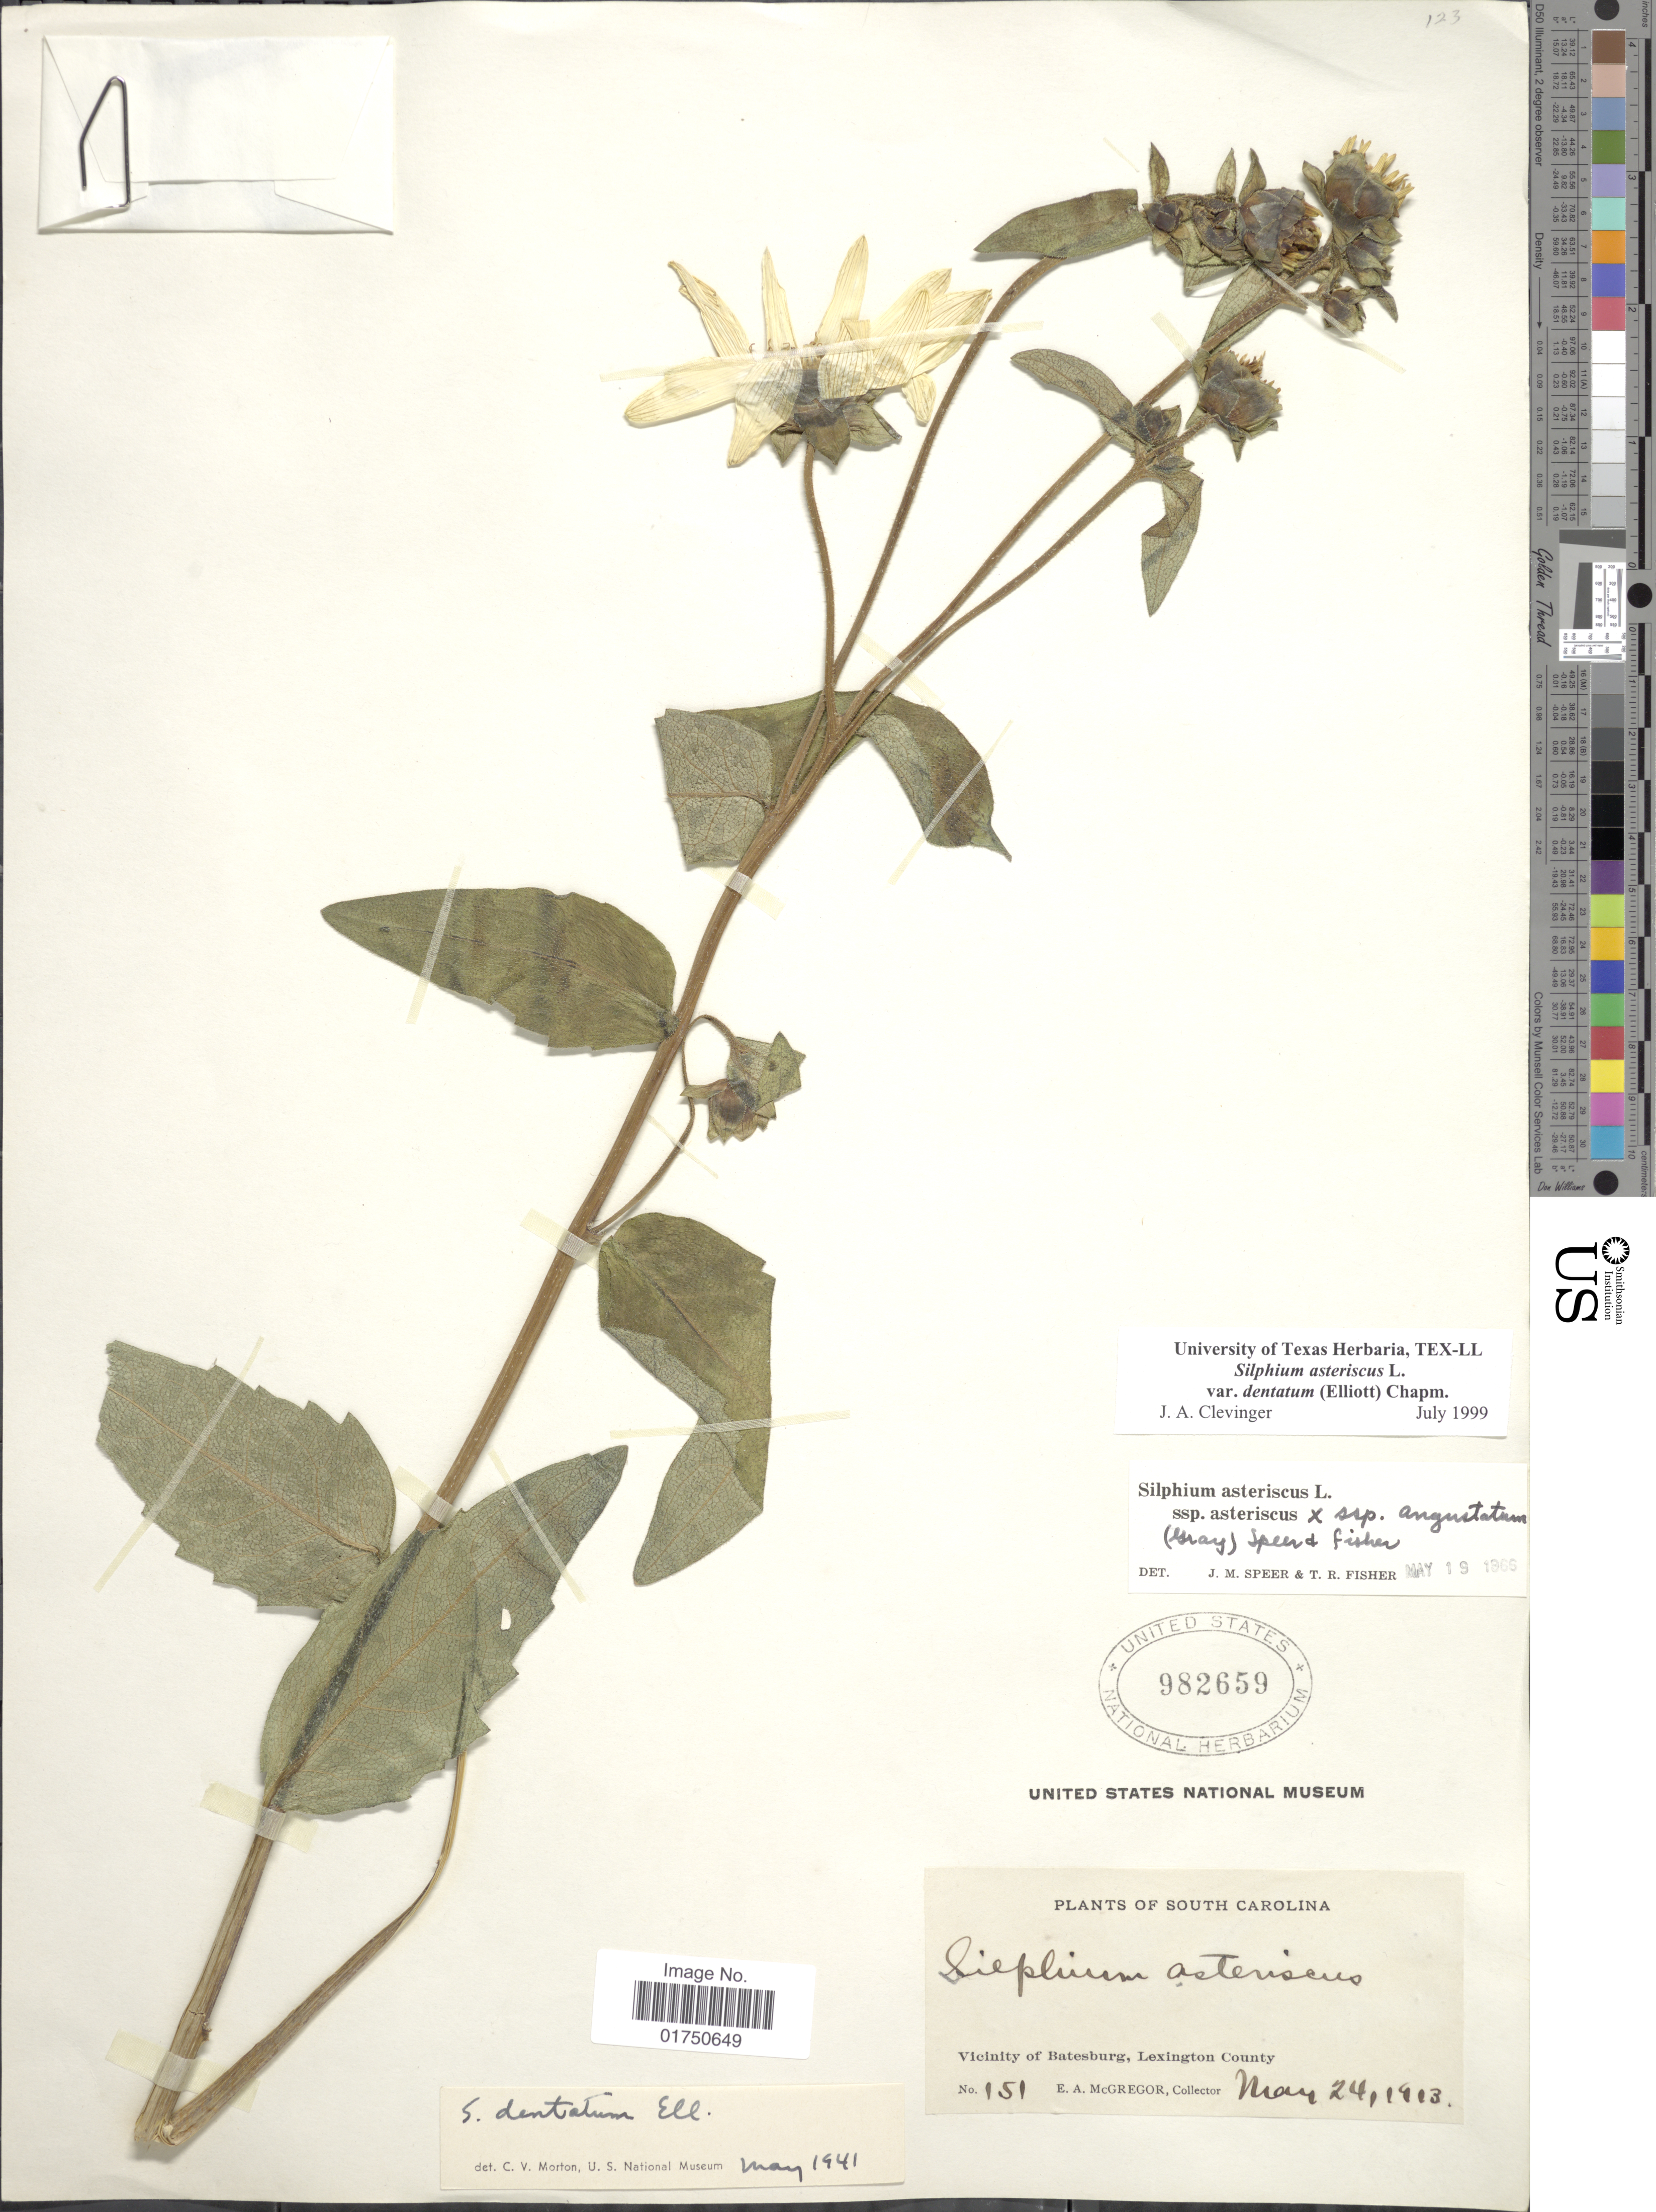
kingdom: Plantae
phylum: Tracheophyta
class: Magnoliopsida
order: Asterales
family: Asteraceae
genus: Silphium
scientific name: Silphium asteriscus var. dentatum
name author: (Elliott) Chapm.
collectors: E. A. McGregor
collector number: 151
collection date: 1913-05-24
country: United States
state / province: South Carolina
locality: Vicinity of Batesburg, Lexington County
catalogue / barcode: US 982659